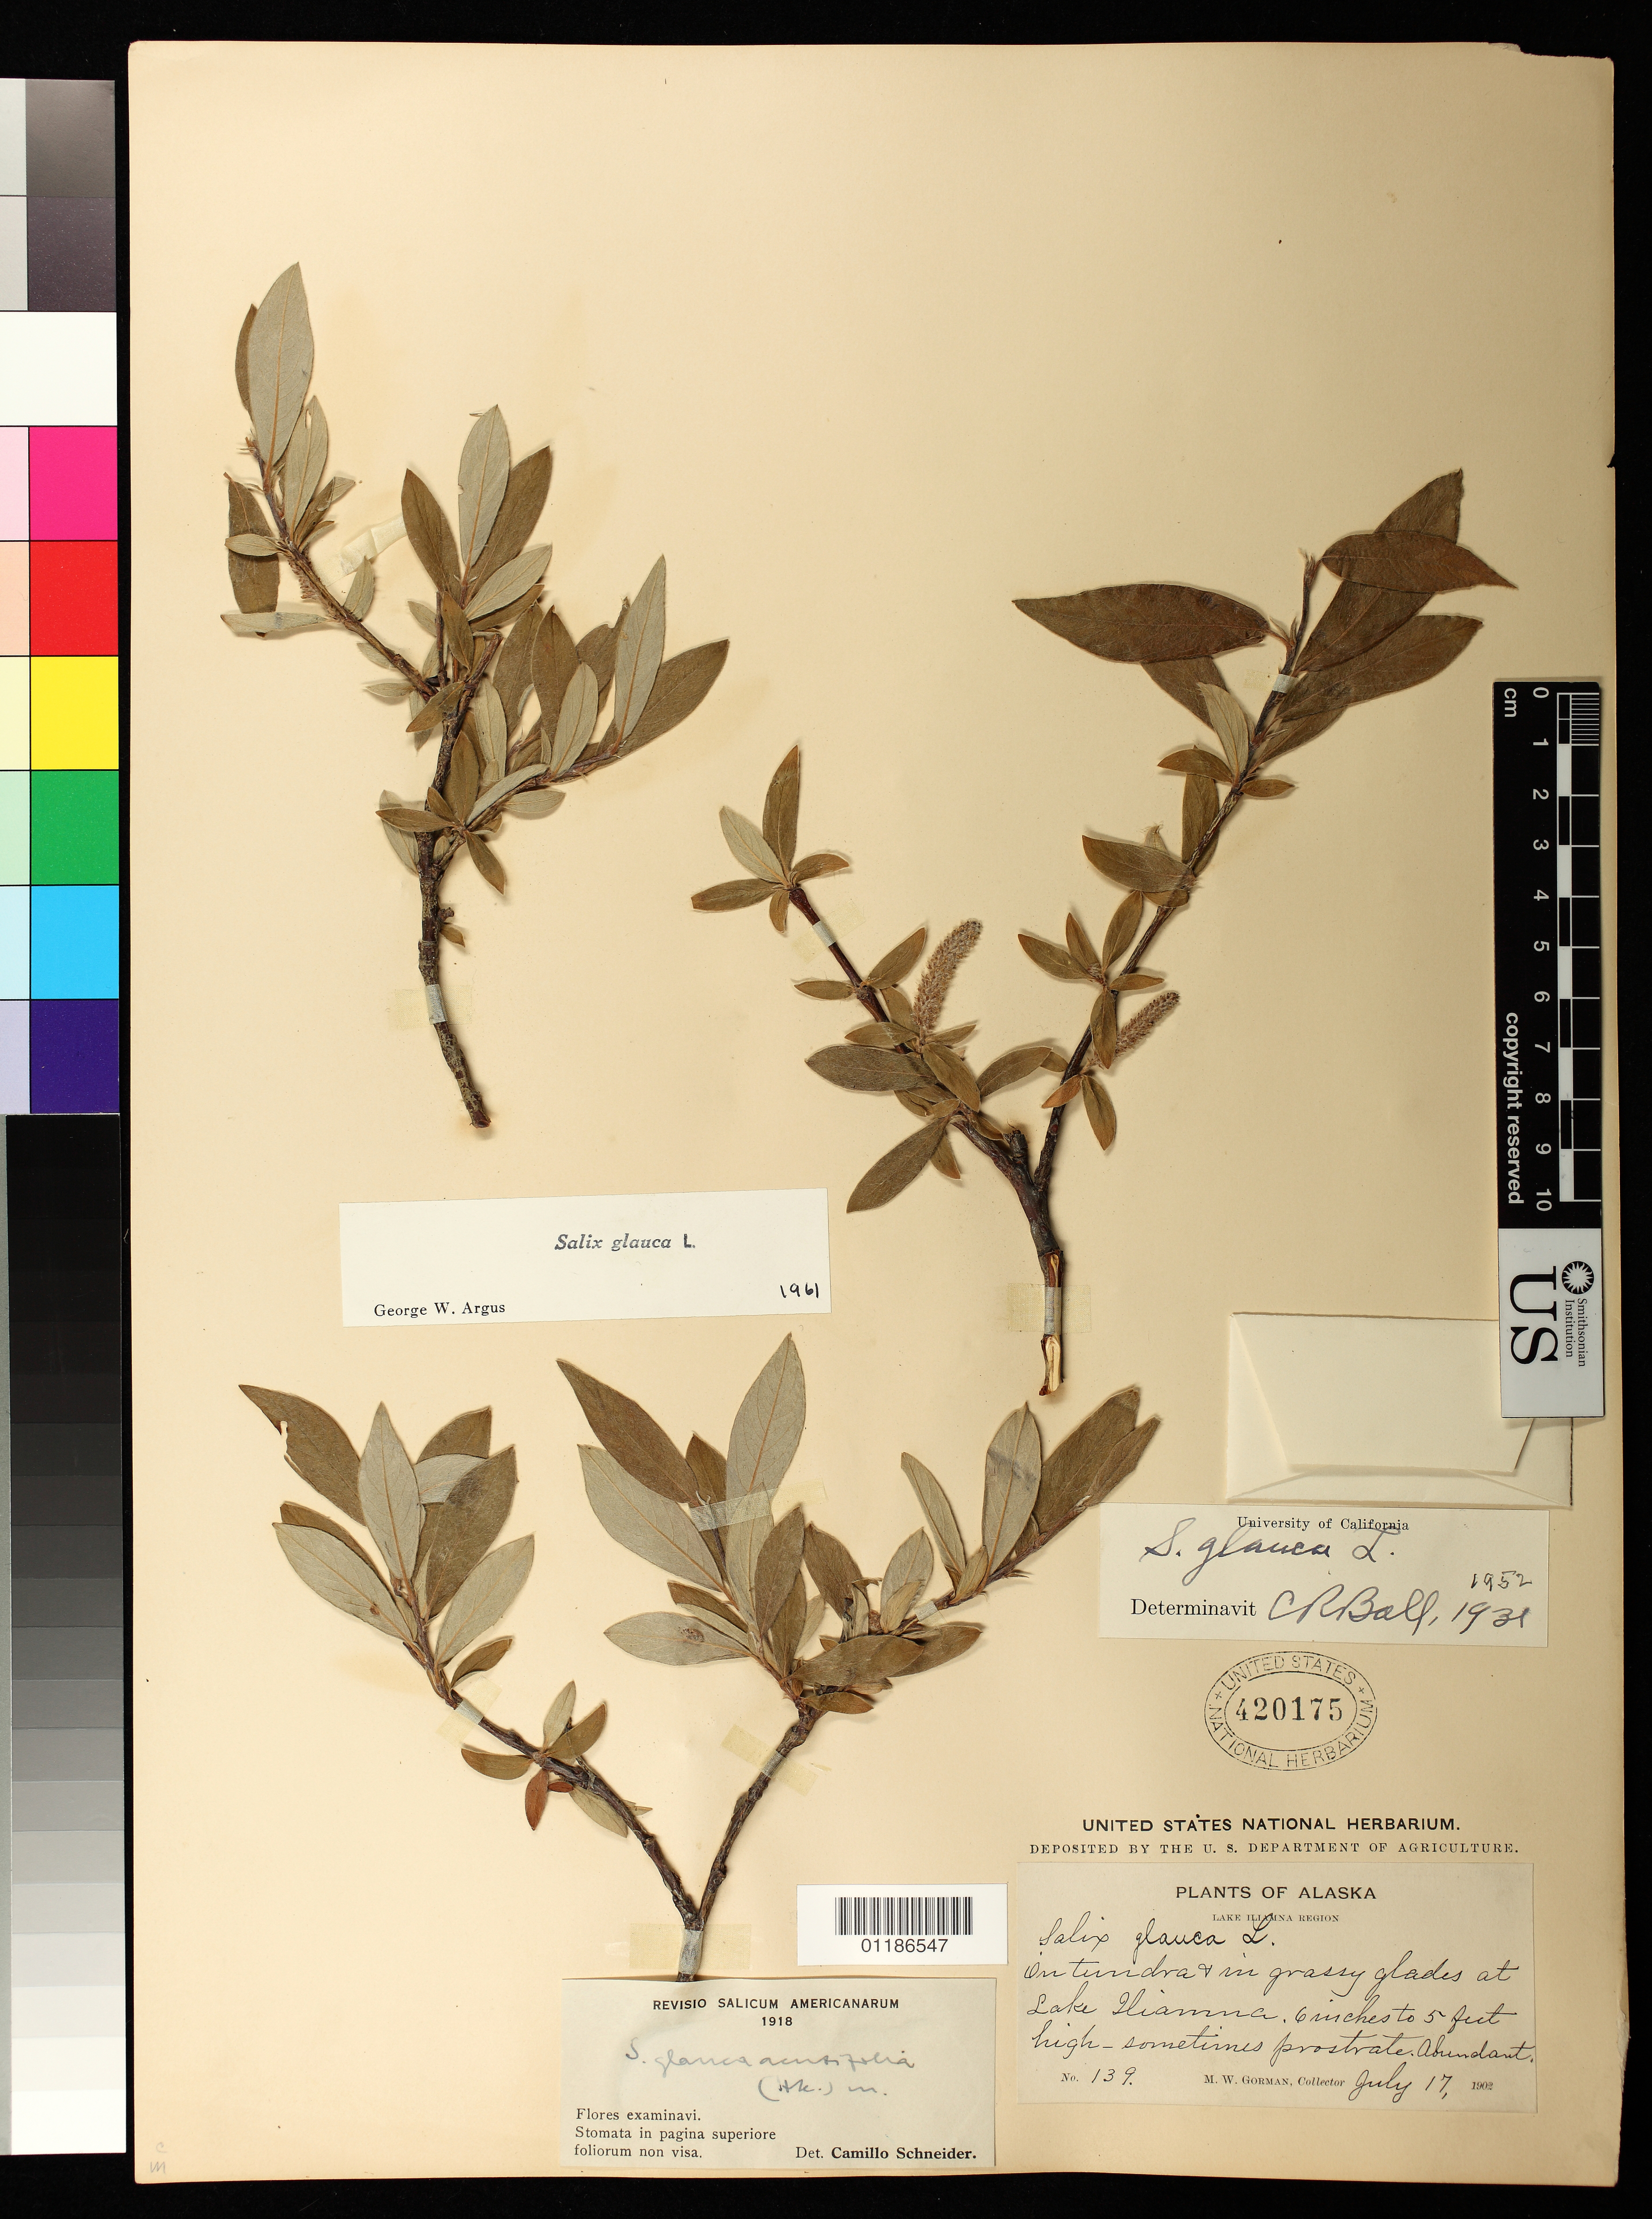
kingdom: Plantae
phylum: Tracheophyta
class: Magnoliopsida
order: Malpighiales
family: Salicaceae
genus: Salix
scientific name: Salix glauca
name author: L.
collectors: M. W. Gorman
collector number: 139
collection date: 1902-07-17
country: United States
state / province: Alaska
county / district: Lake and Peninsula Borough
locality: On tundra and in grassy glades at Lake Iliamna.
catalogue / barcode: US 420175